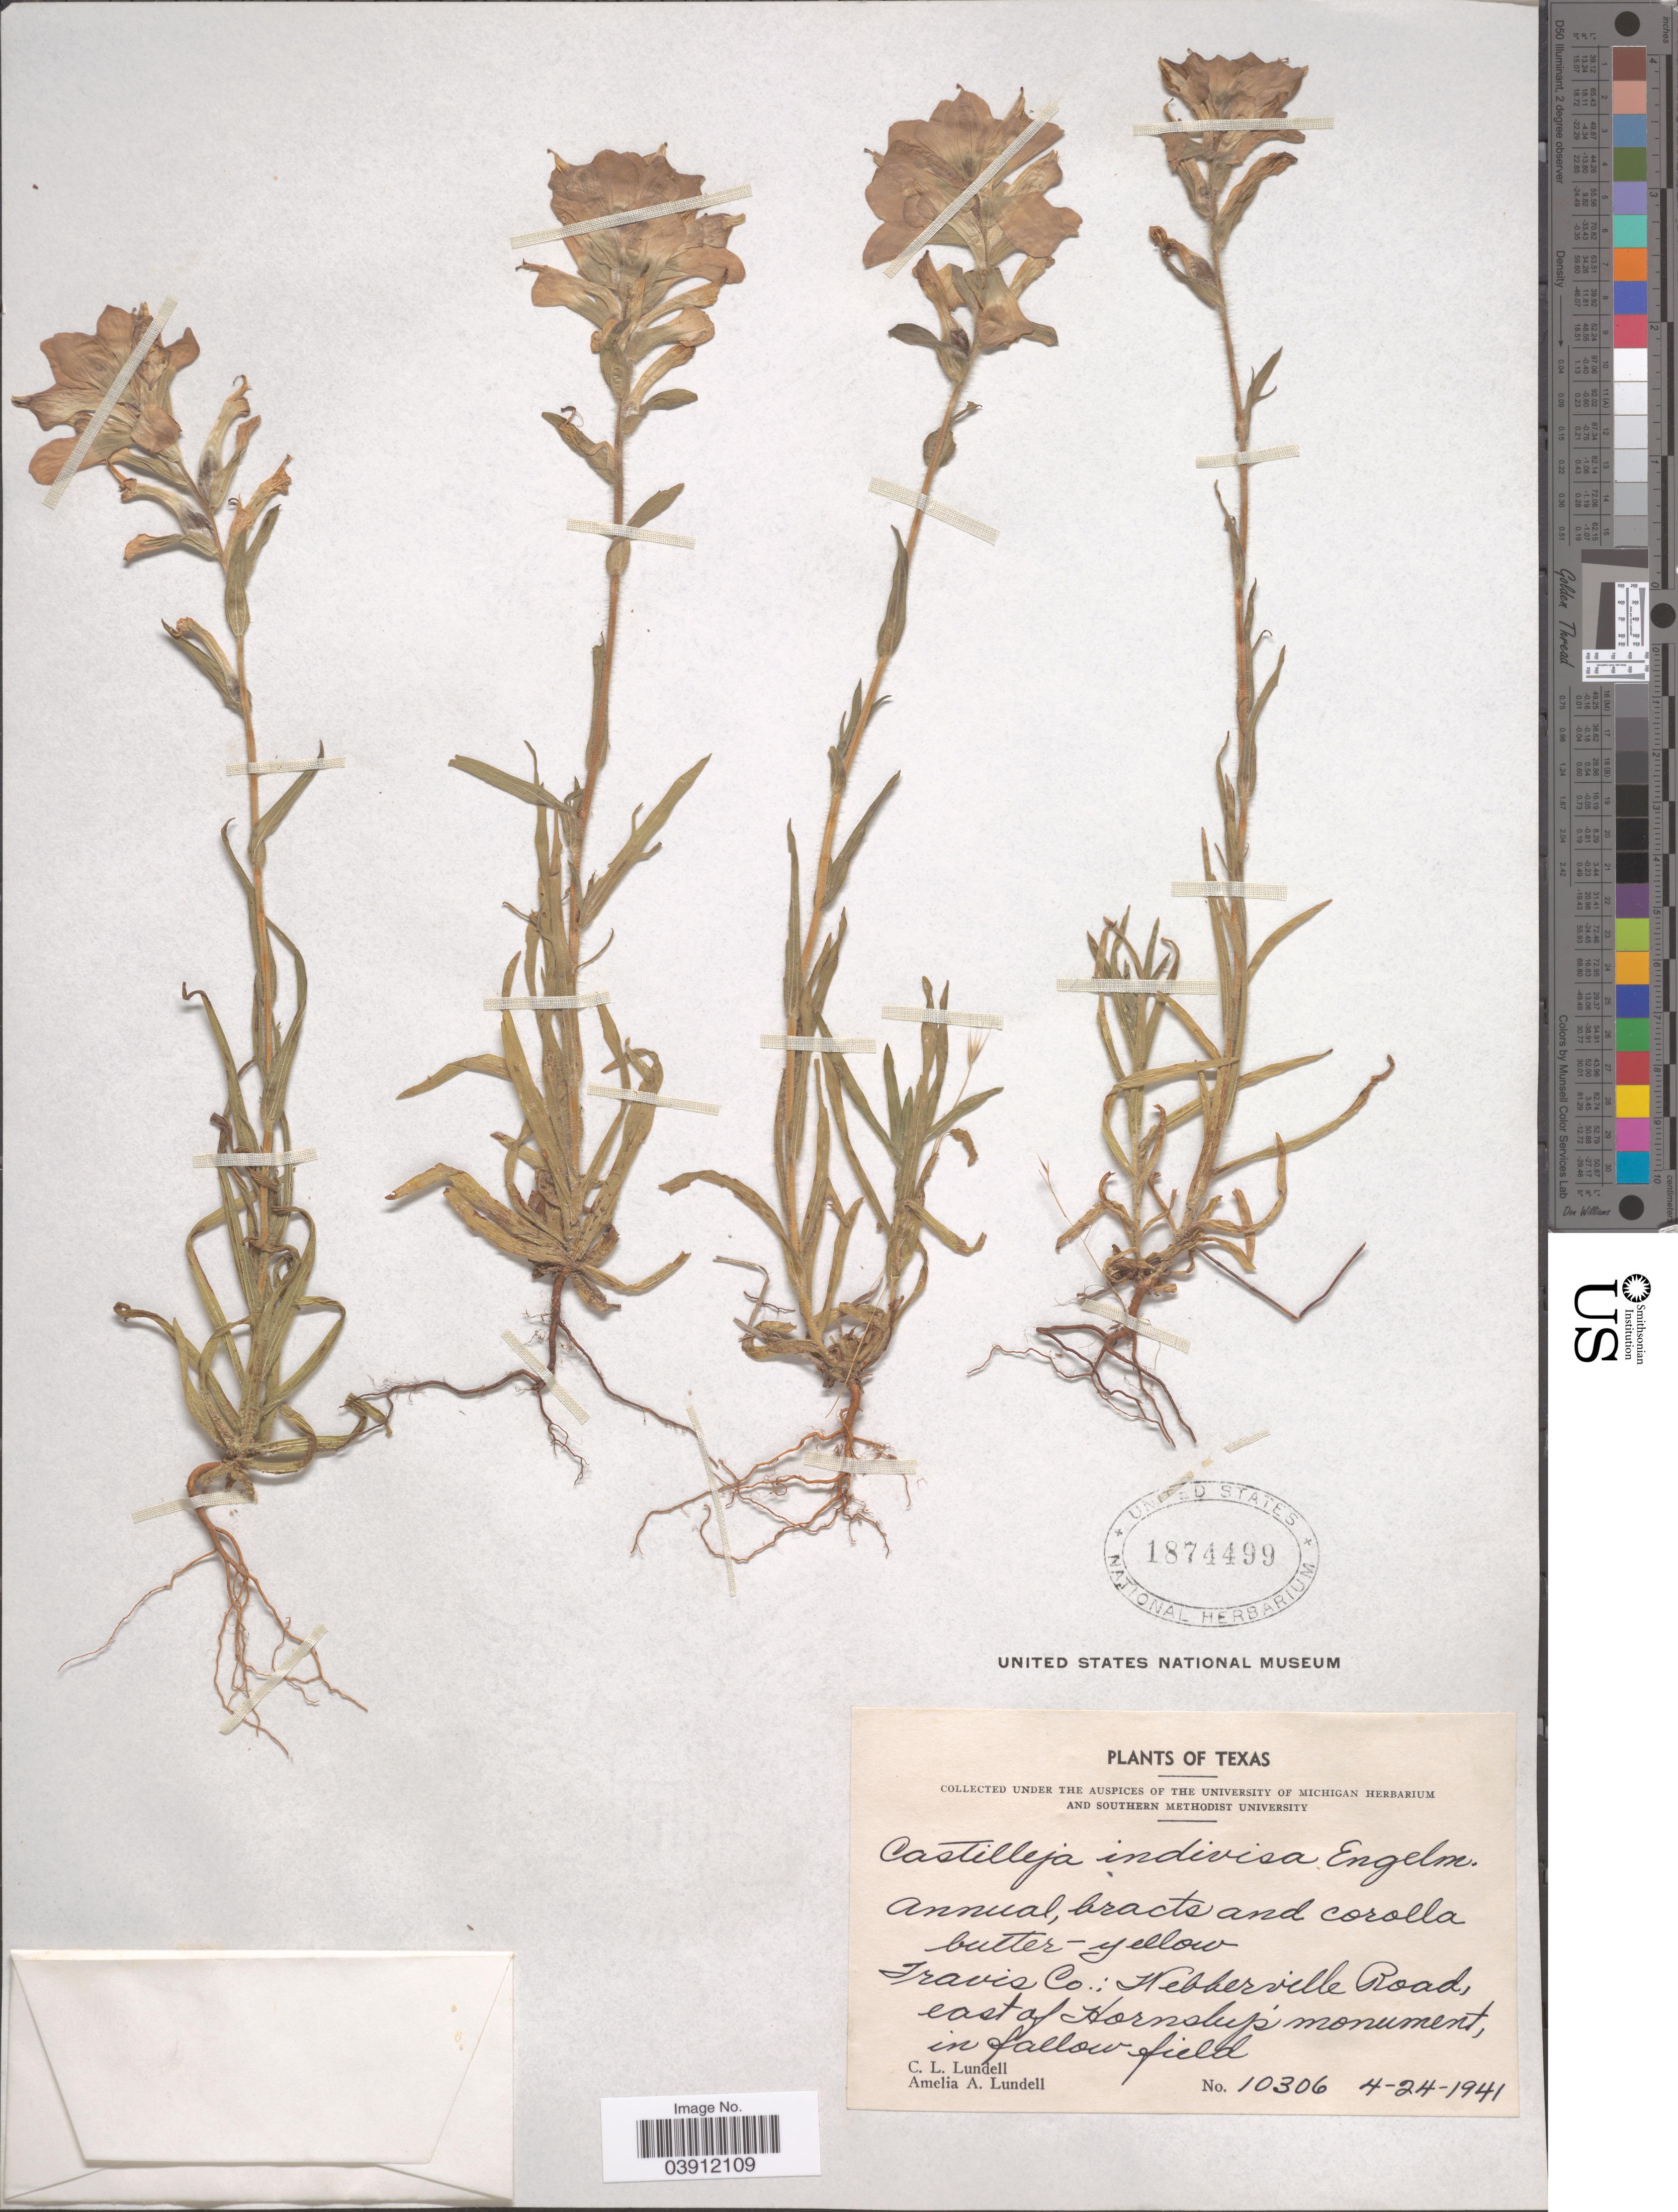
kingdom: Plantae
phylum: Tracheophyta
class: Magnoliopsida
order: Lamiales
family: Orobanchaceae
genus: Castilleja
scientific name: Castilleja indivisa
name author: Engelm. in Engelm. & A. Gray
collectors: C. L. Lundell & A. A. Lundell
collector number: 10306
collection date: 1941-04-24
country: United States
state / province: Texas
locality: Travis Co.: Webberville Road, east of Hornship monument, in fallow field.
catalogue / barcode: US 1874499